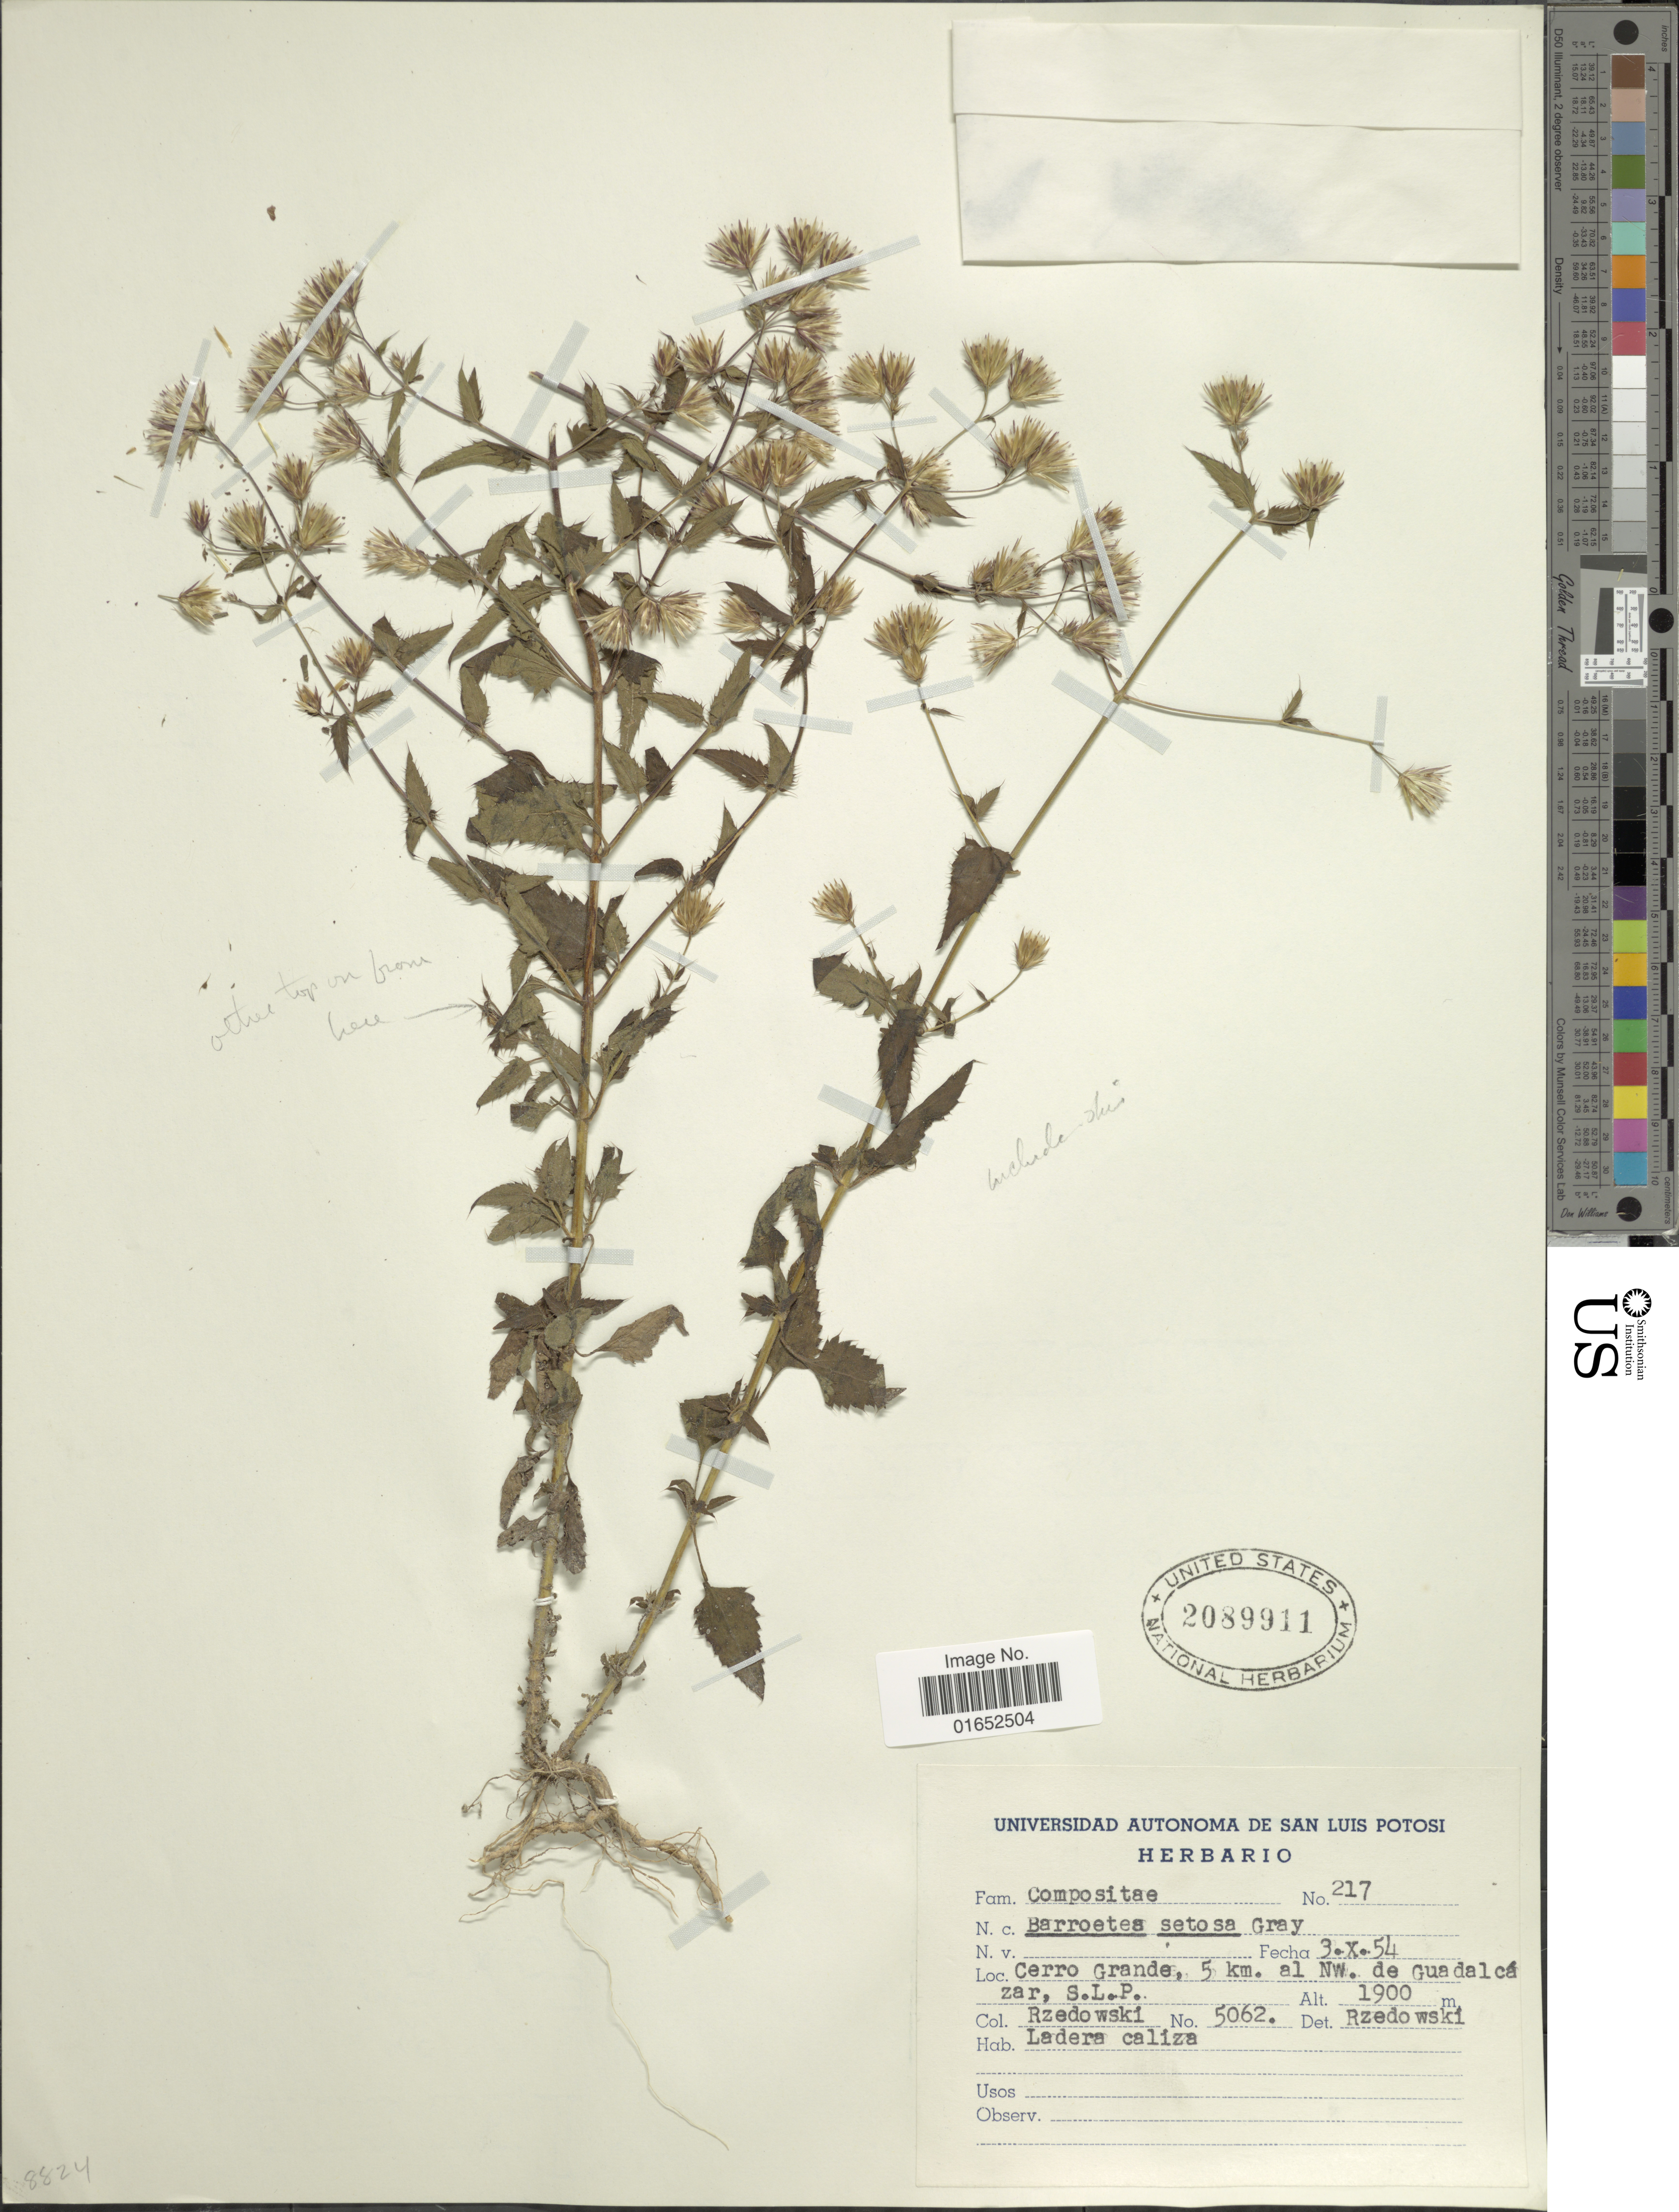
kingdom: Plantae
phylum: Tracheophyta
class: Magnoliopsida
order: Asterales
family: Asteraceae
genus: Barroetea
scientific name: Barroetea setosa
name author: A. Gray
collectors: Rzedowski, --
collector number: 5062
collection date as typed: Transcribed d/m/y: 3/10/54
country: Mexico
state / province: San Luis Potosí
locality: Cerro Grande, 5 km al NW. de Guadalcázar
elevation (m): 1900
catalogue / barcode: US 2089911